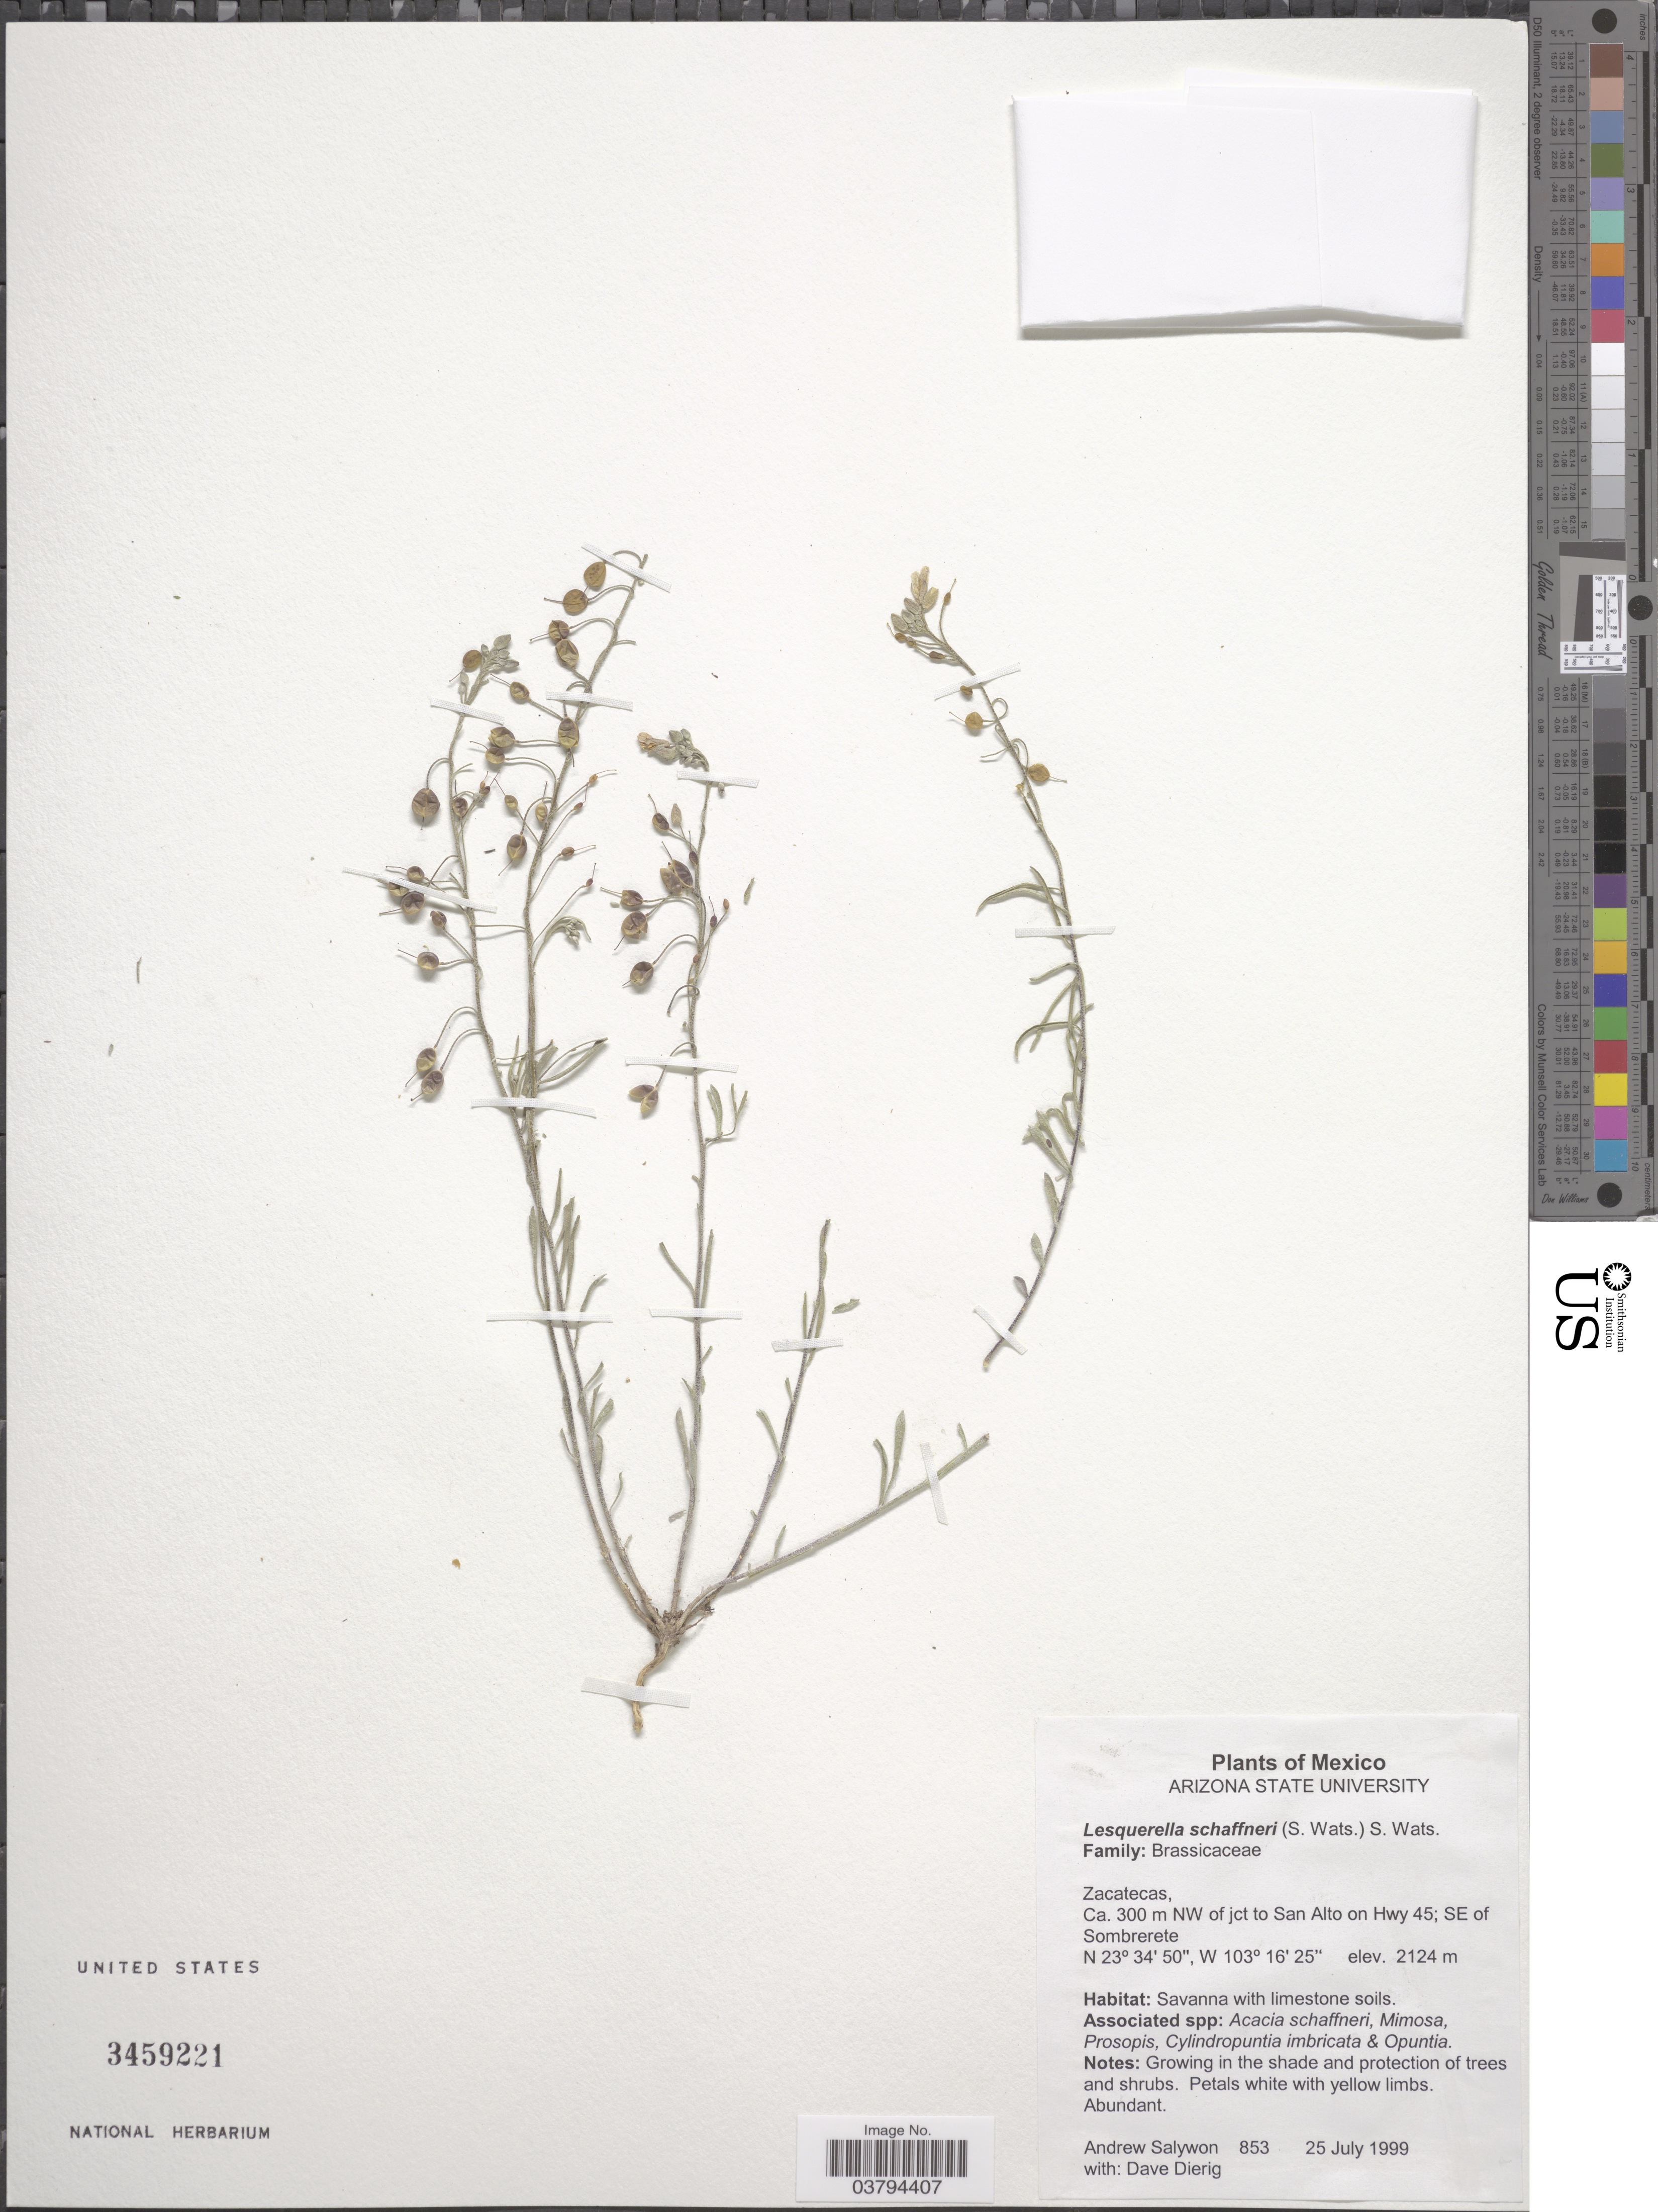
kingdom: Plantae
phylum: Tracheophyta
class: Magnoliopsida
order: Brassicales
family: Brassicaceae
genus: Lesquerella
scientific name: Lesquerella schaffneri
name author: S. Watson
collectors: A. M. Salywon & D. Dierig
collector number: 853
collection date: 1999-07-25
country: Mexico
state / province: Zacatecas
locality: Zacatecas, Ca. 300 m NW of jct to San Alto on Hwy 45; SE of Sombrerete.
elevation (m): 2124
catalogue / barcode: US 3459221